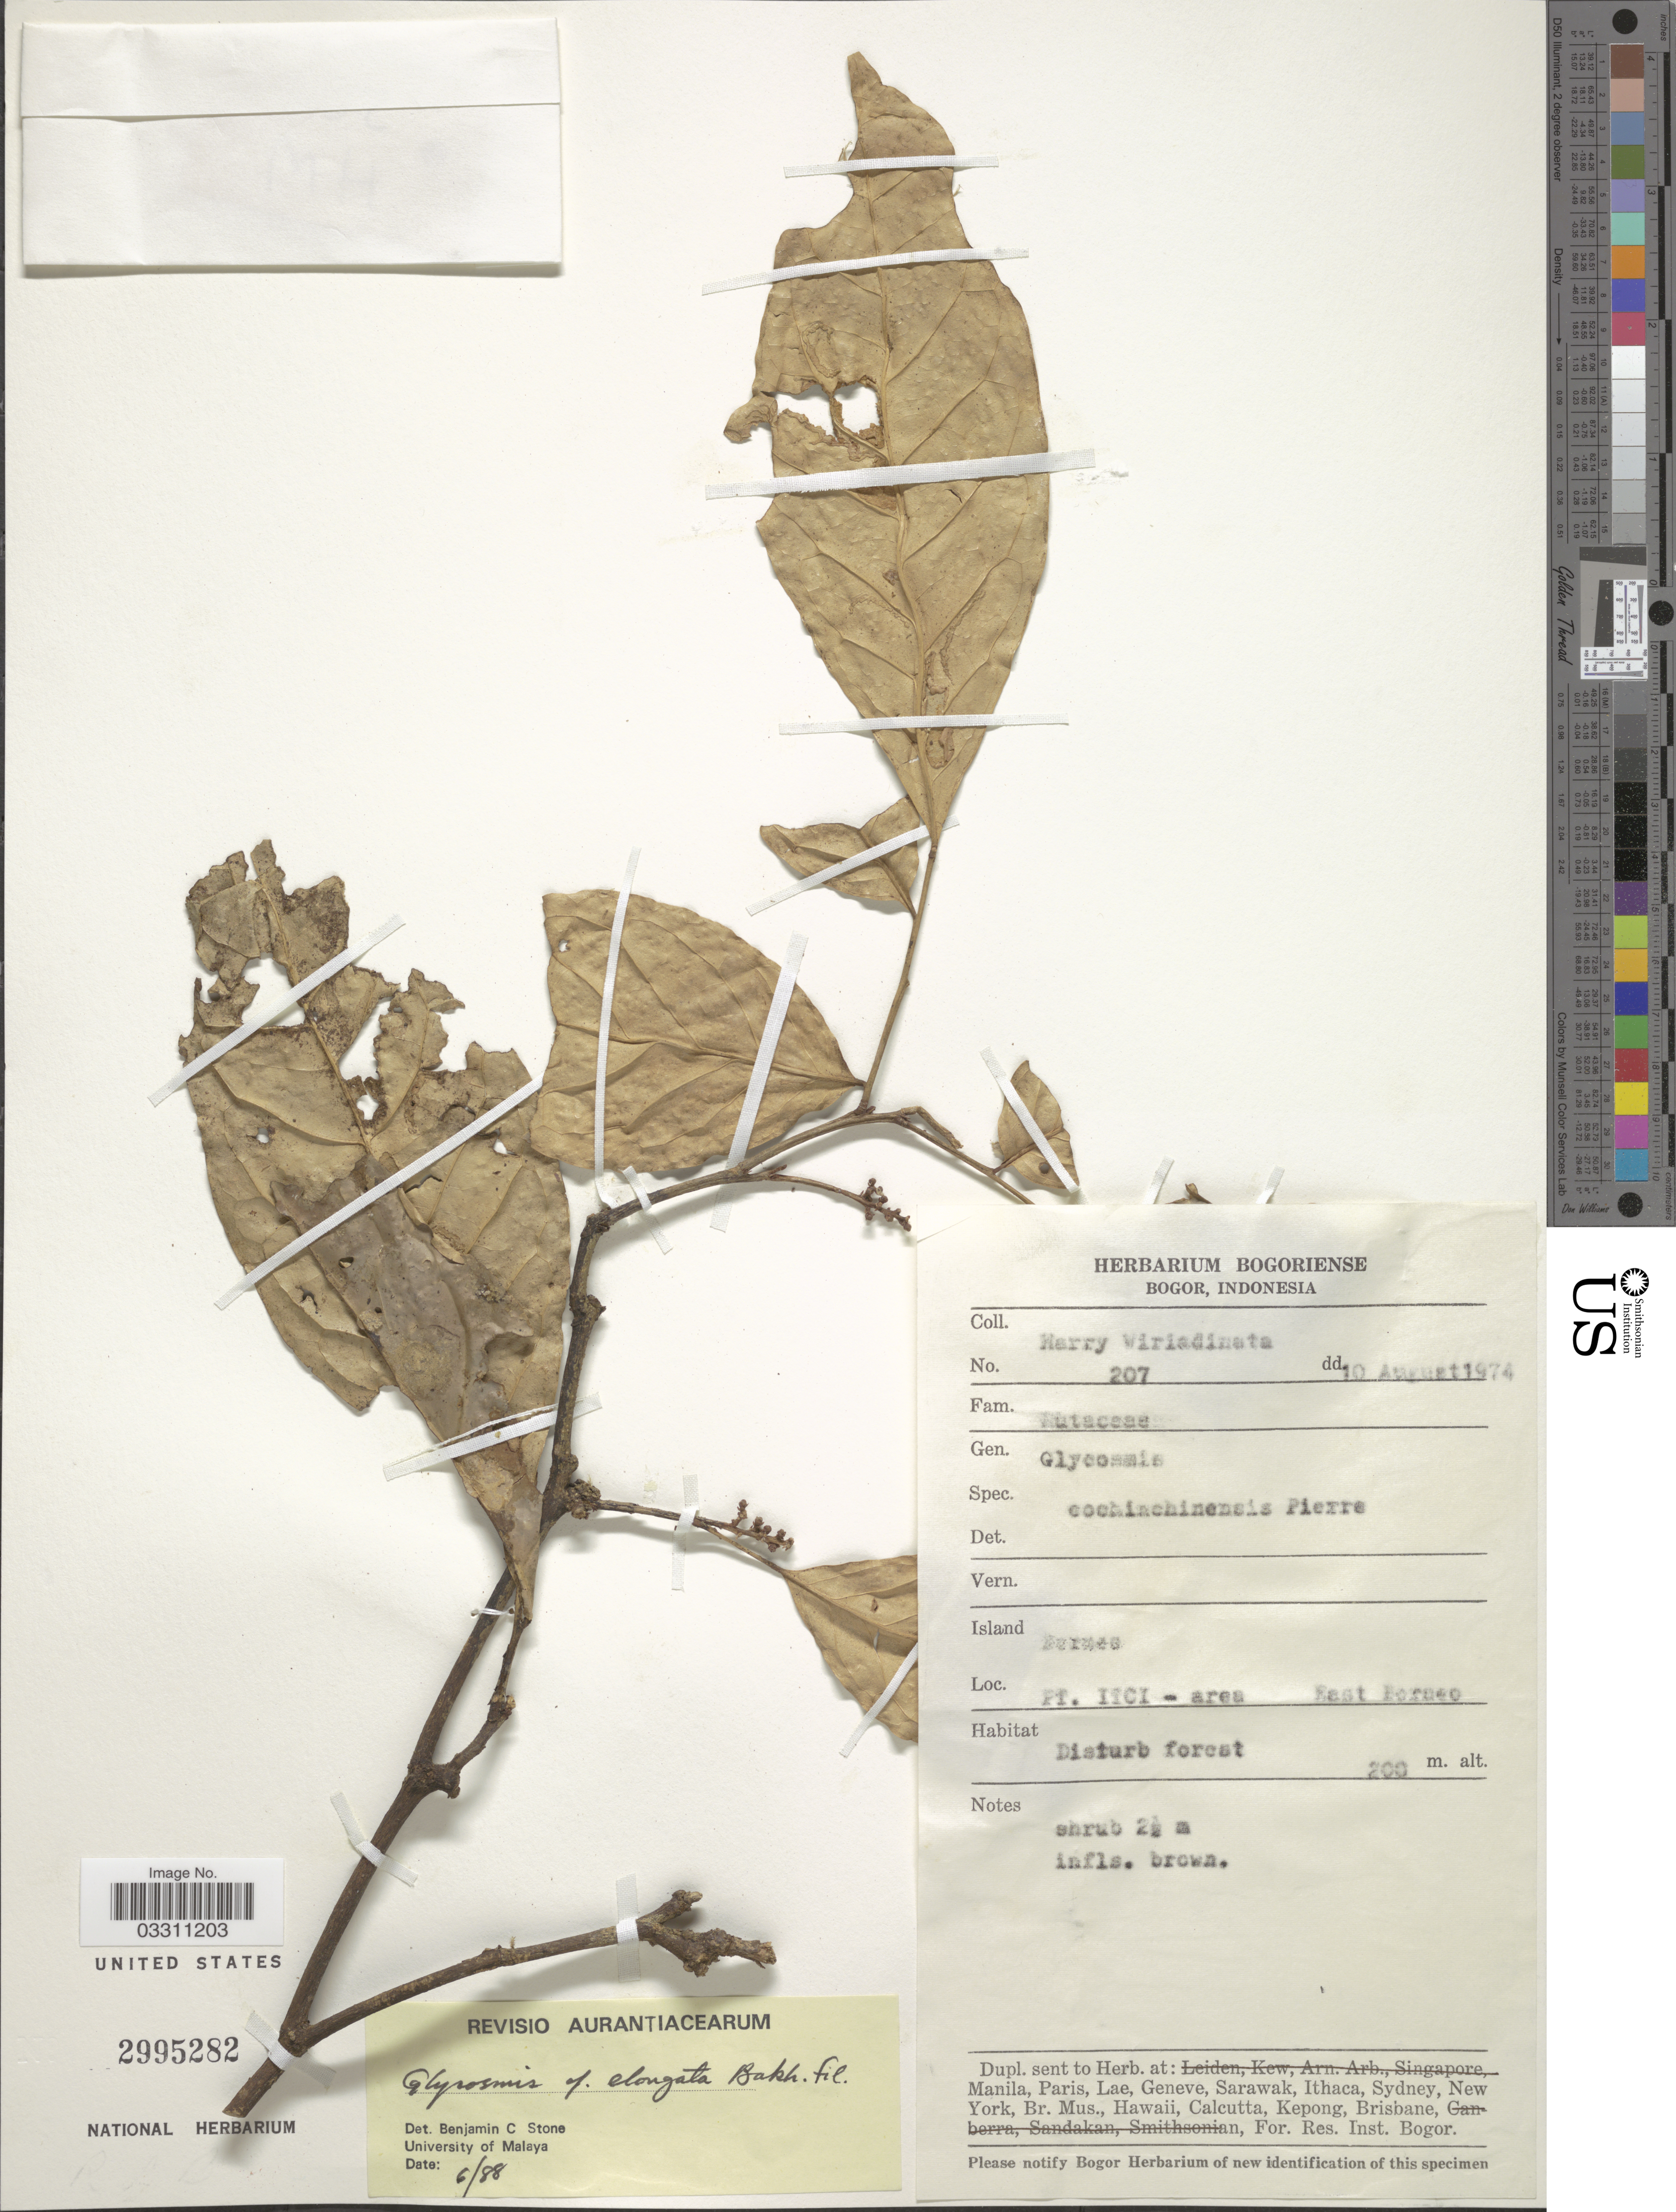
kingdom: Plantae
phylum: Tracheophyta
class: Magnoliopsida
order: Sapindales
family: Rutaceae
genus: Glycosmis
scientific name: Glycosmis elongata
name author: (Blume) Bakh. f.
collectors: H. Wiriadinata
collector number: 207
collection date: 1974-08-10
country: Indonesia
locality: Island Borneo. Pf. Itci - area. East Borneo.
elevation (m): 200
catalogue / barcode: US 2995282